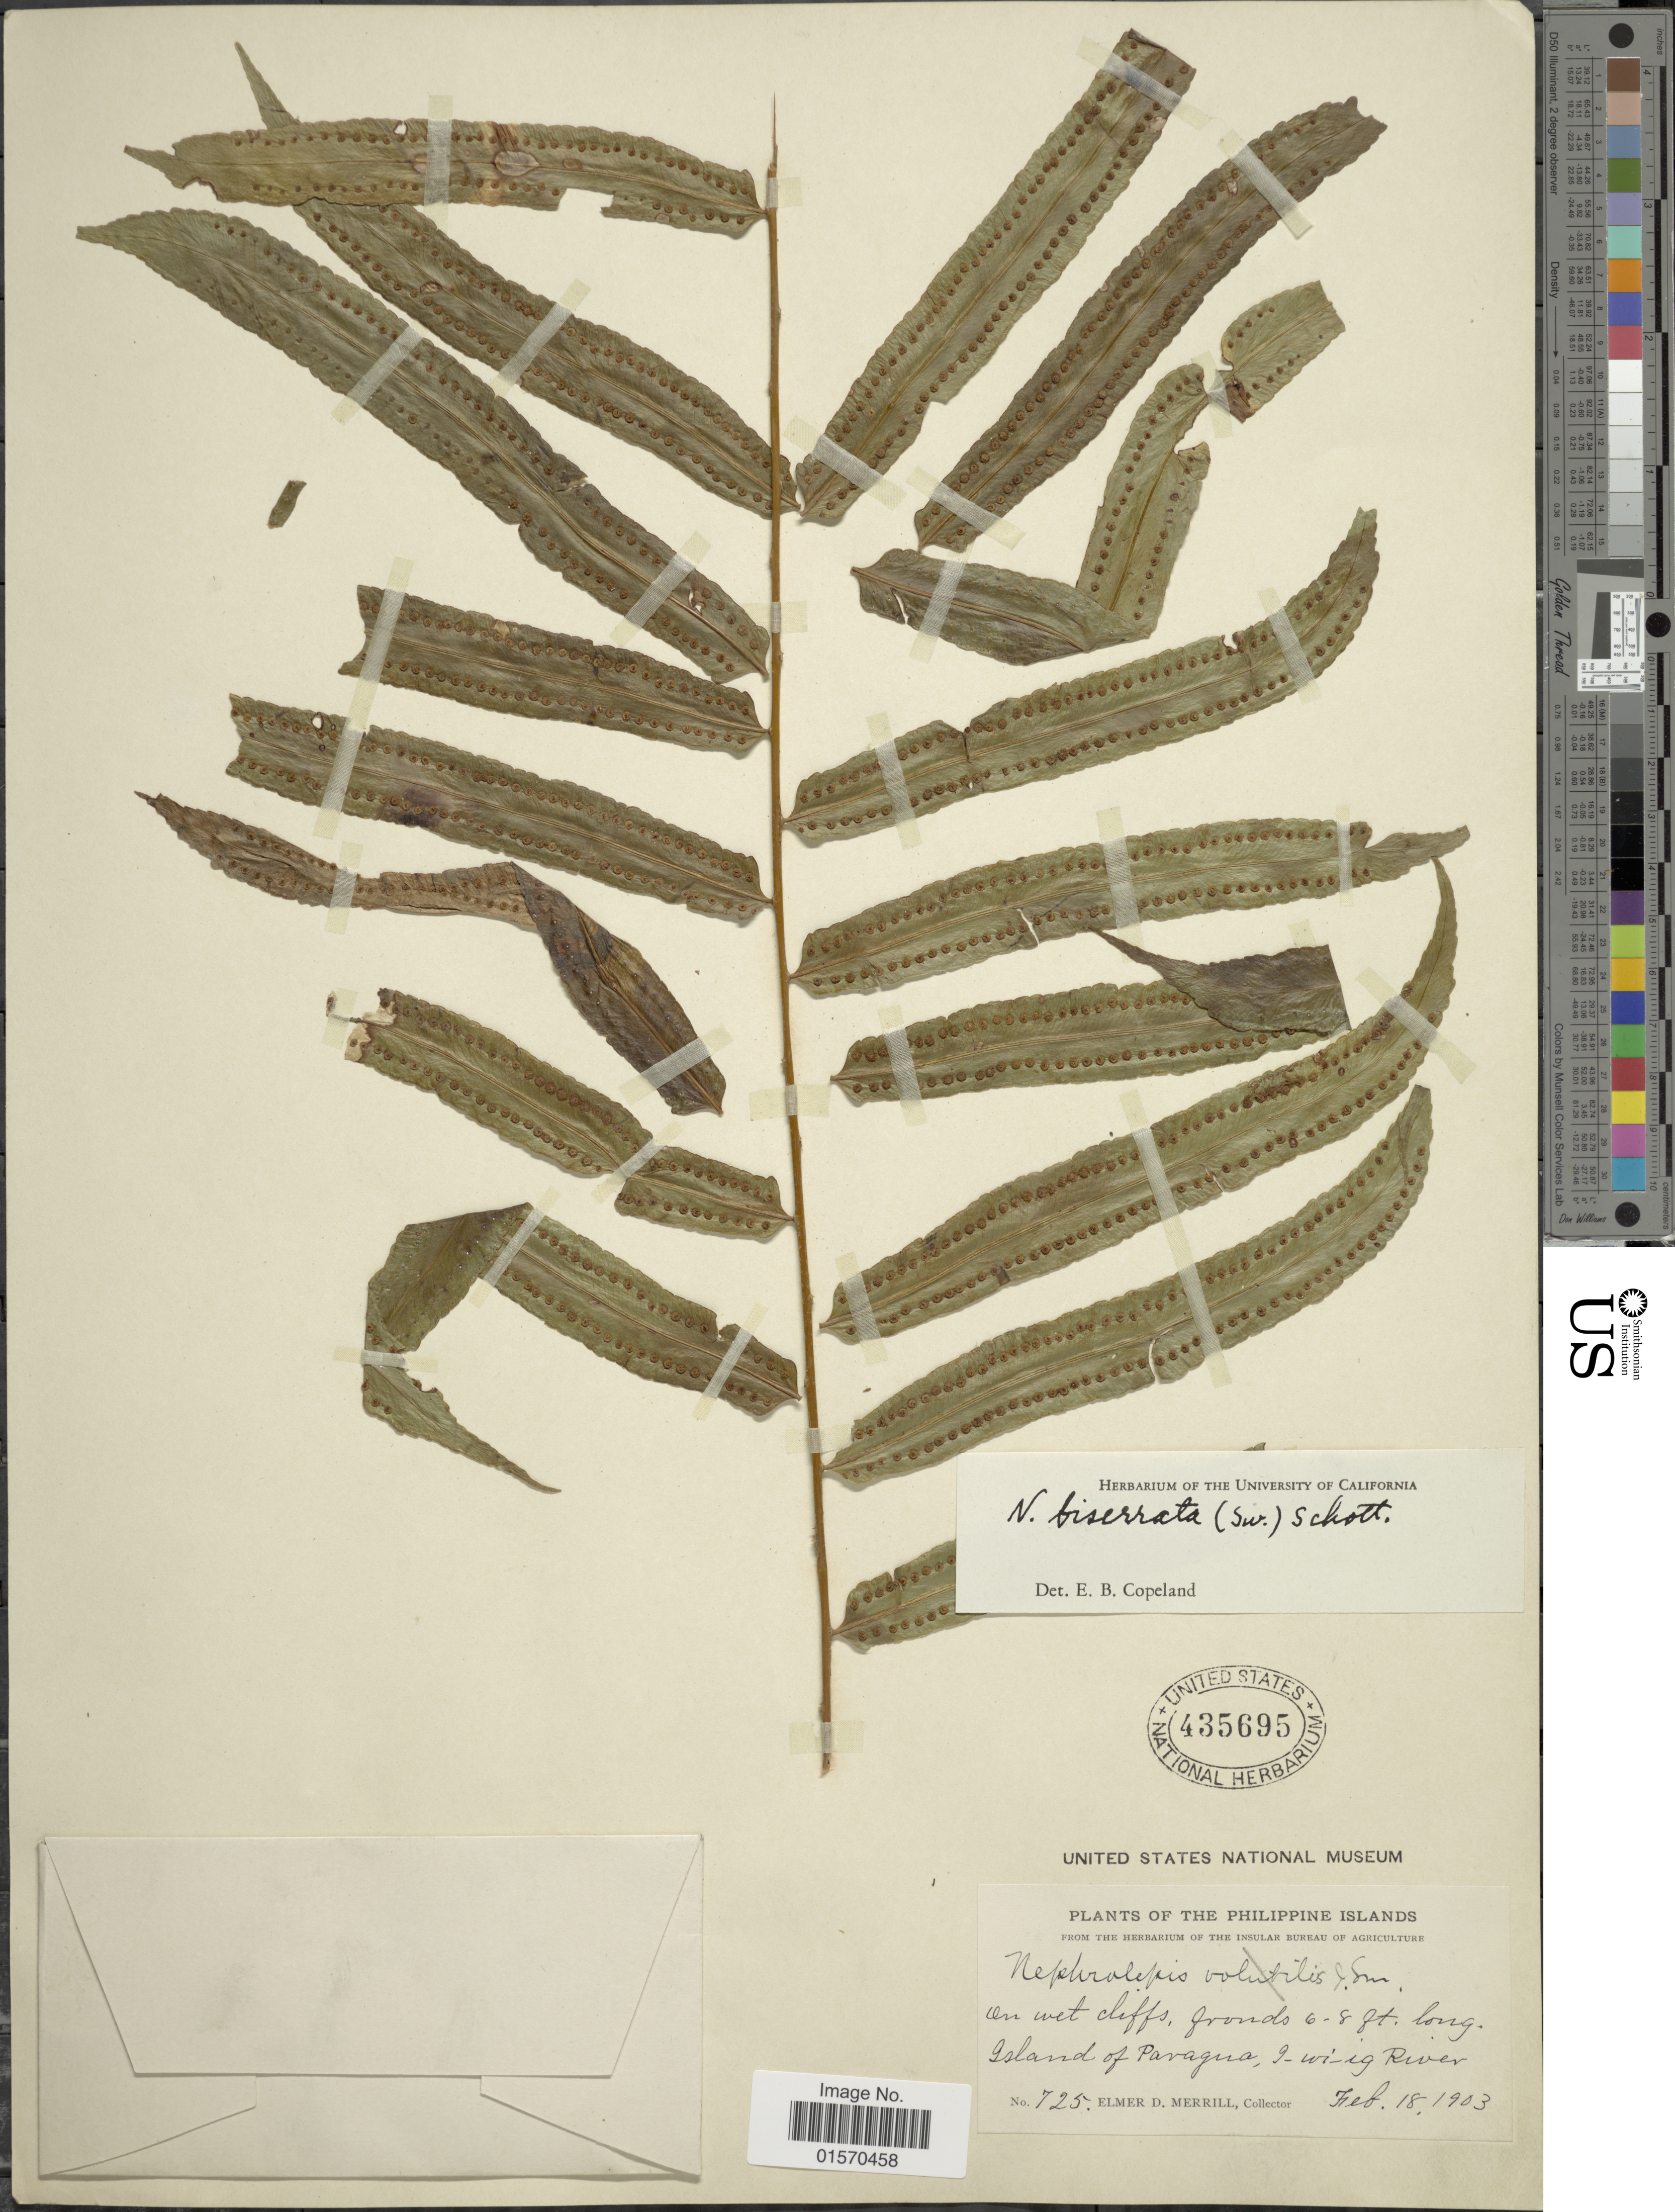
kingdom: Plantae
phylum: Tracheophyta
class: Polypodiopsida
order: Polypodiales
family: Nephrolepidaceae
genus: Nephrolepis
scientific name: Nephrolepis biserrata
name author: (Sw.) Schott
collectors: E. D. Merrill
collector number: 725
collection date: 1903-02-18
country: Philippines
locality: Philippine Islands. Island of Paragua, I-wi-ig River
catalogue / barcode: US 435695